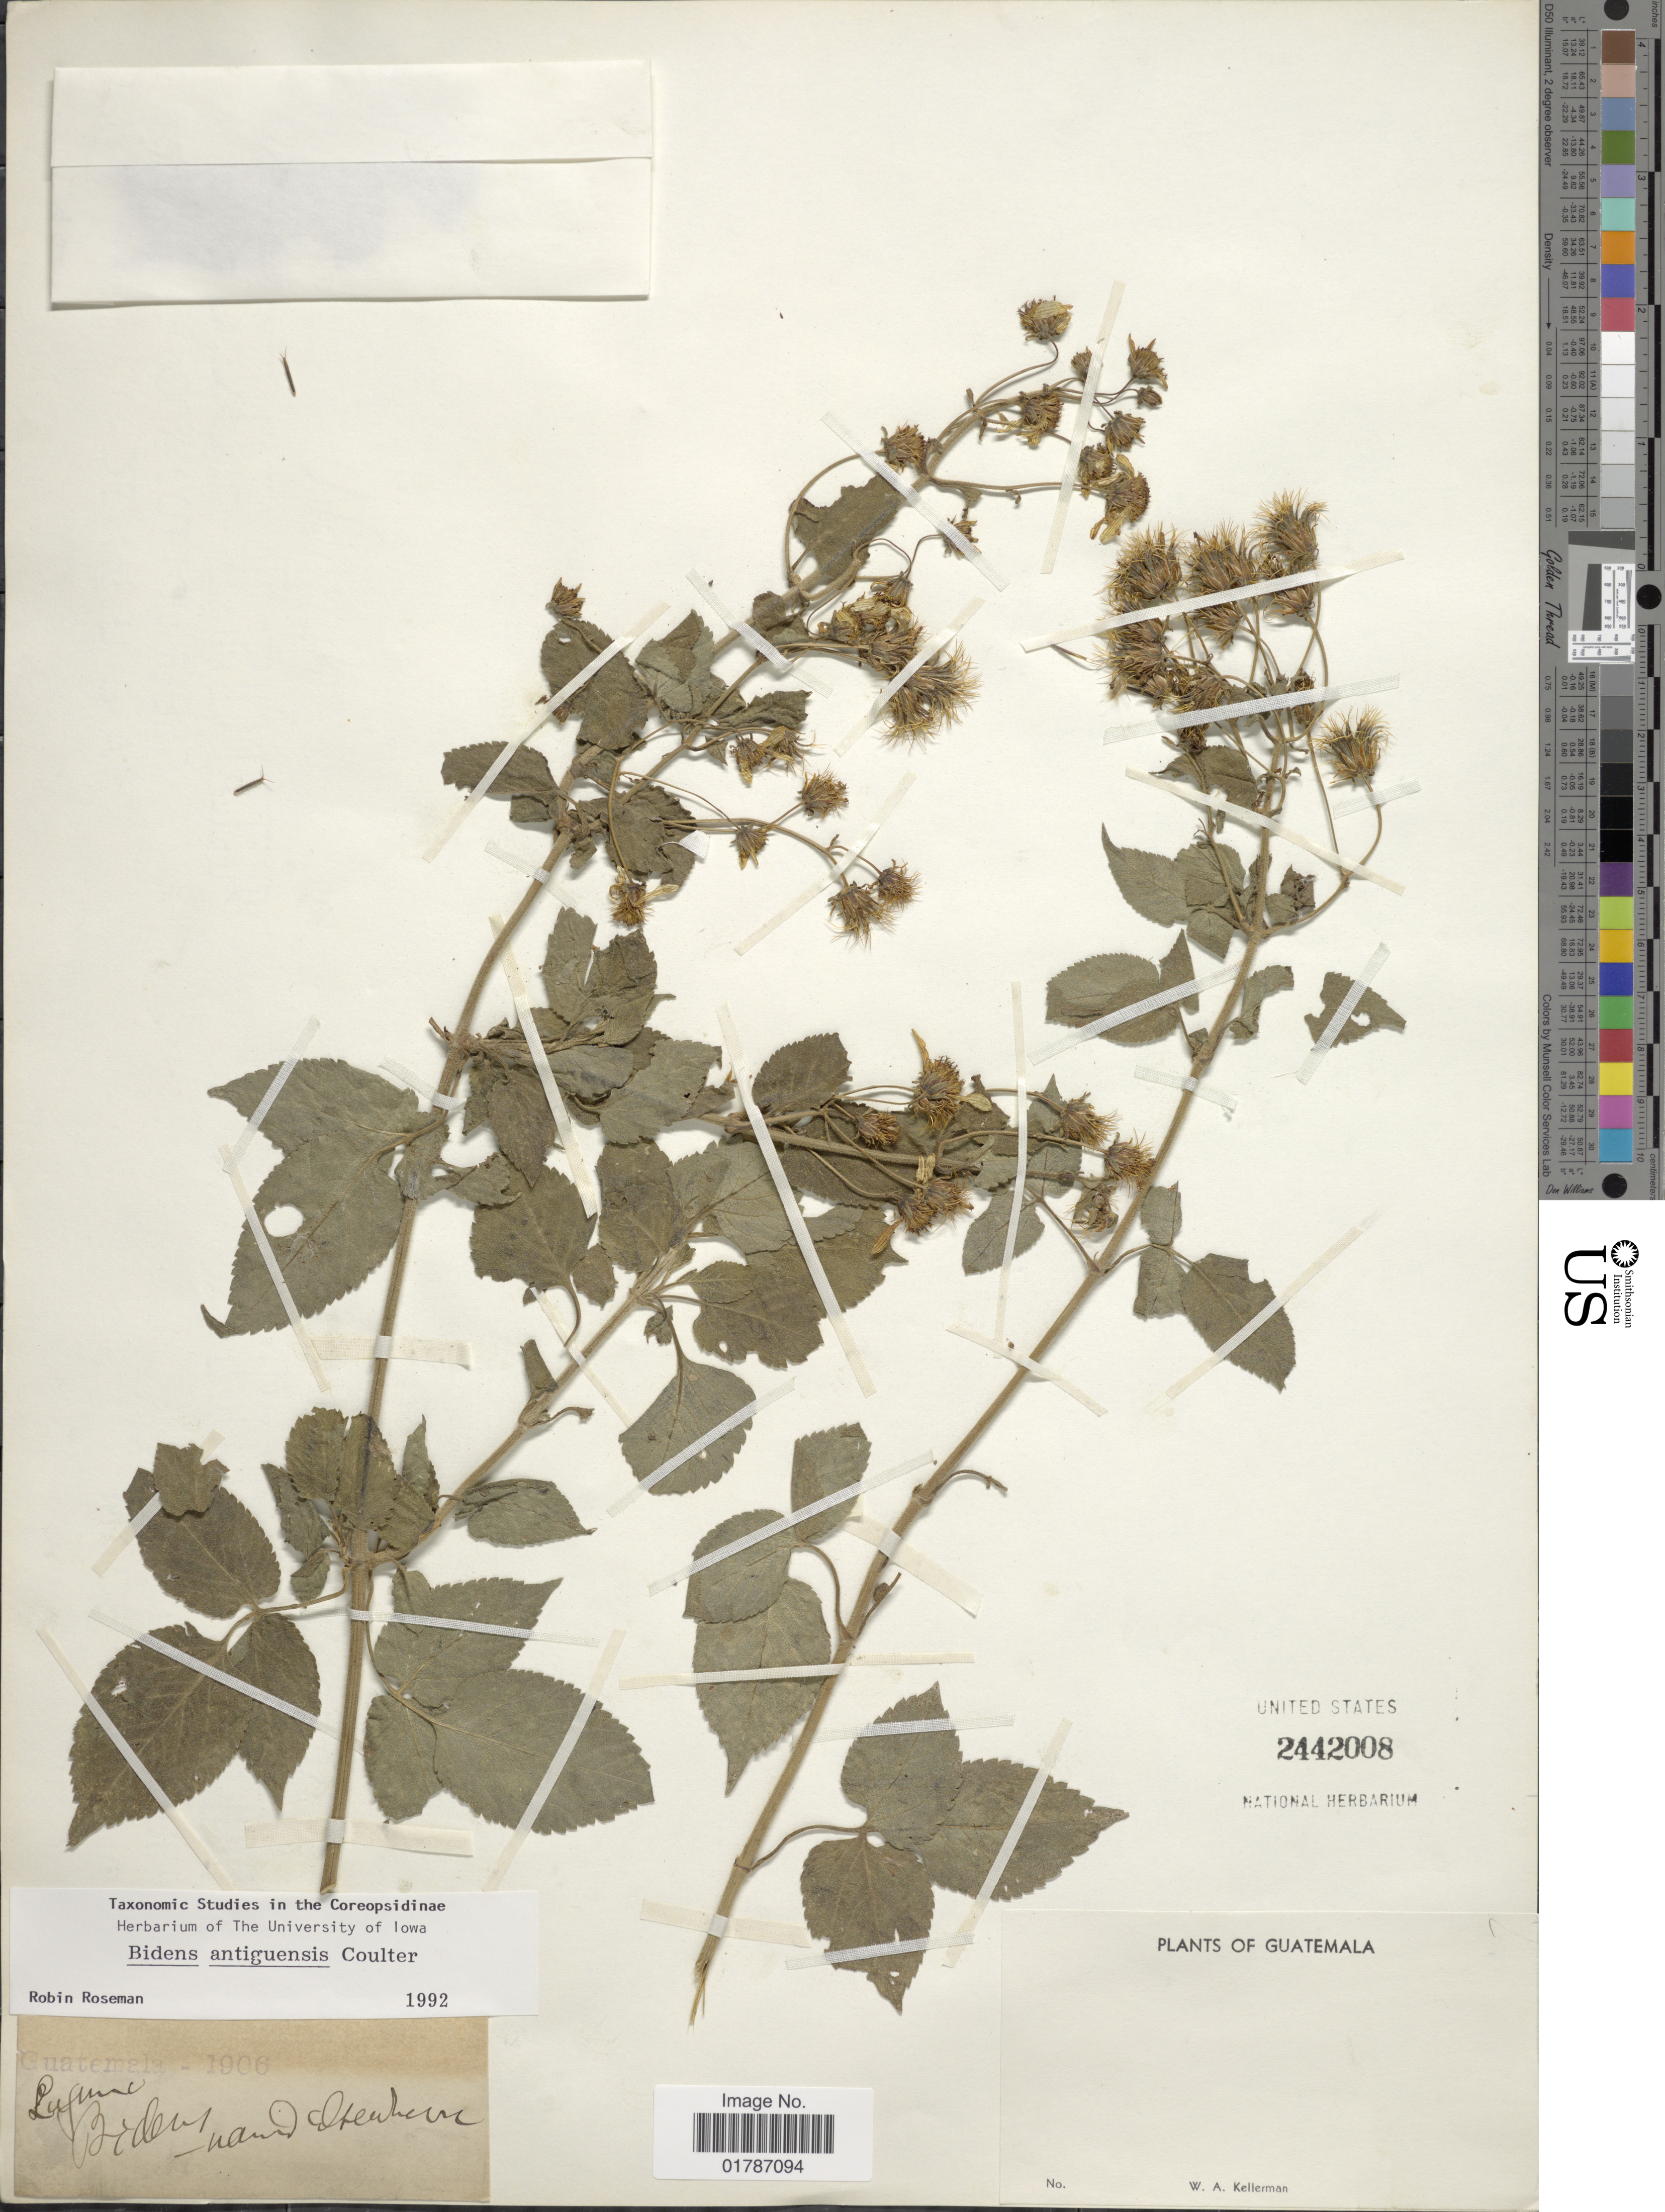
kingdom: Plantae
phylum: Tracheophyta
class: Magnoliopsida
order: Asterales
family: Asteraceae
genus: Bidens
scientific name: Bidens antiguensis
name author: J.M. Coult.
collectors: W. Kellerman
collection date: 1906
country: Guatemala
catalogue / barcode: US 2442008